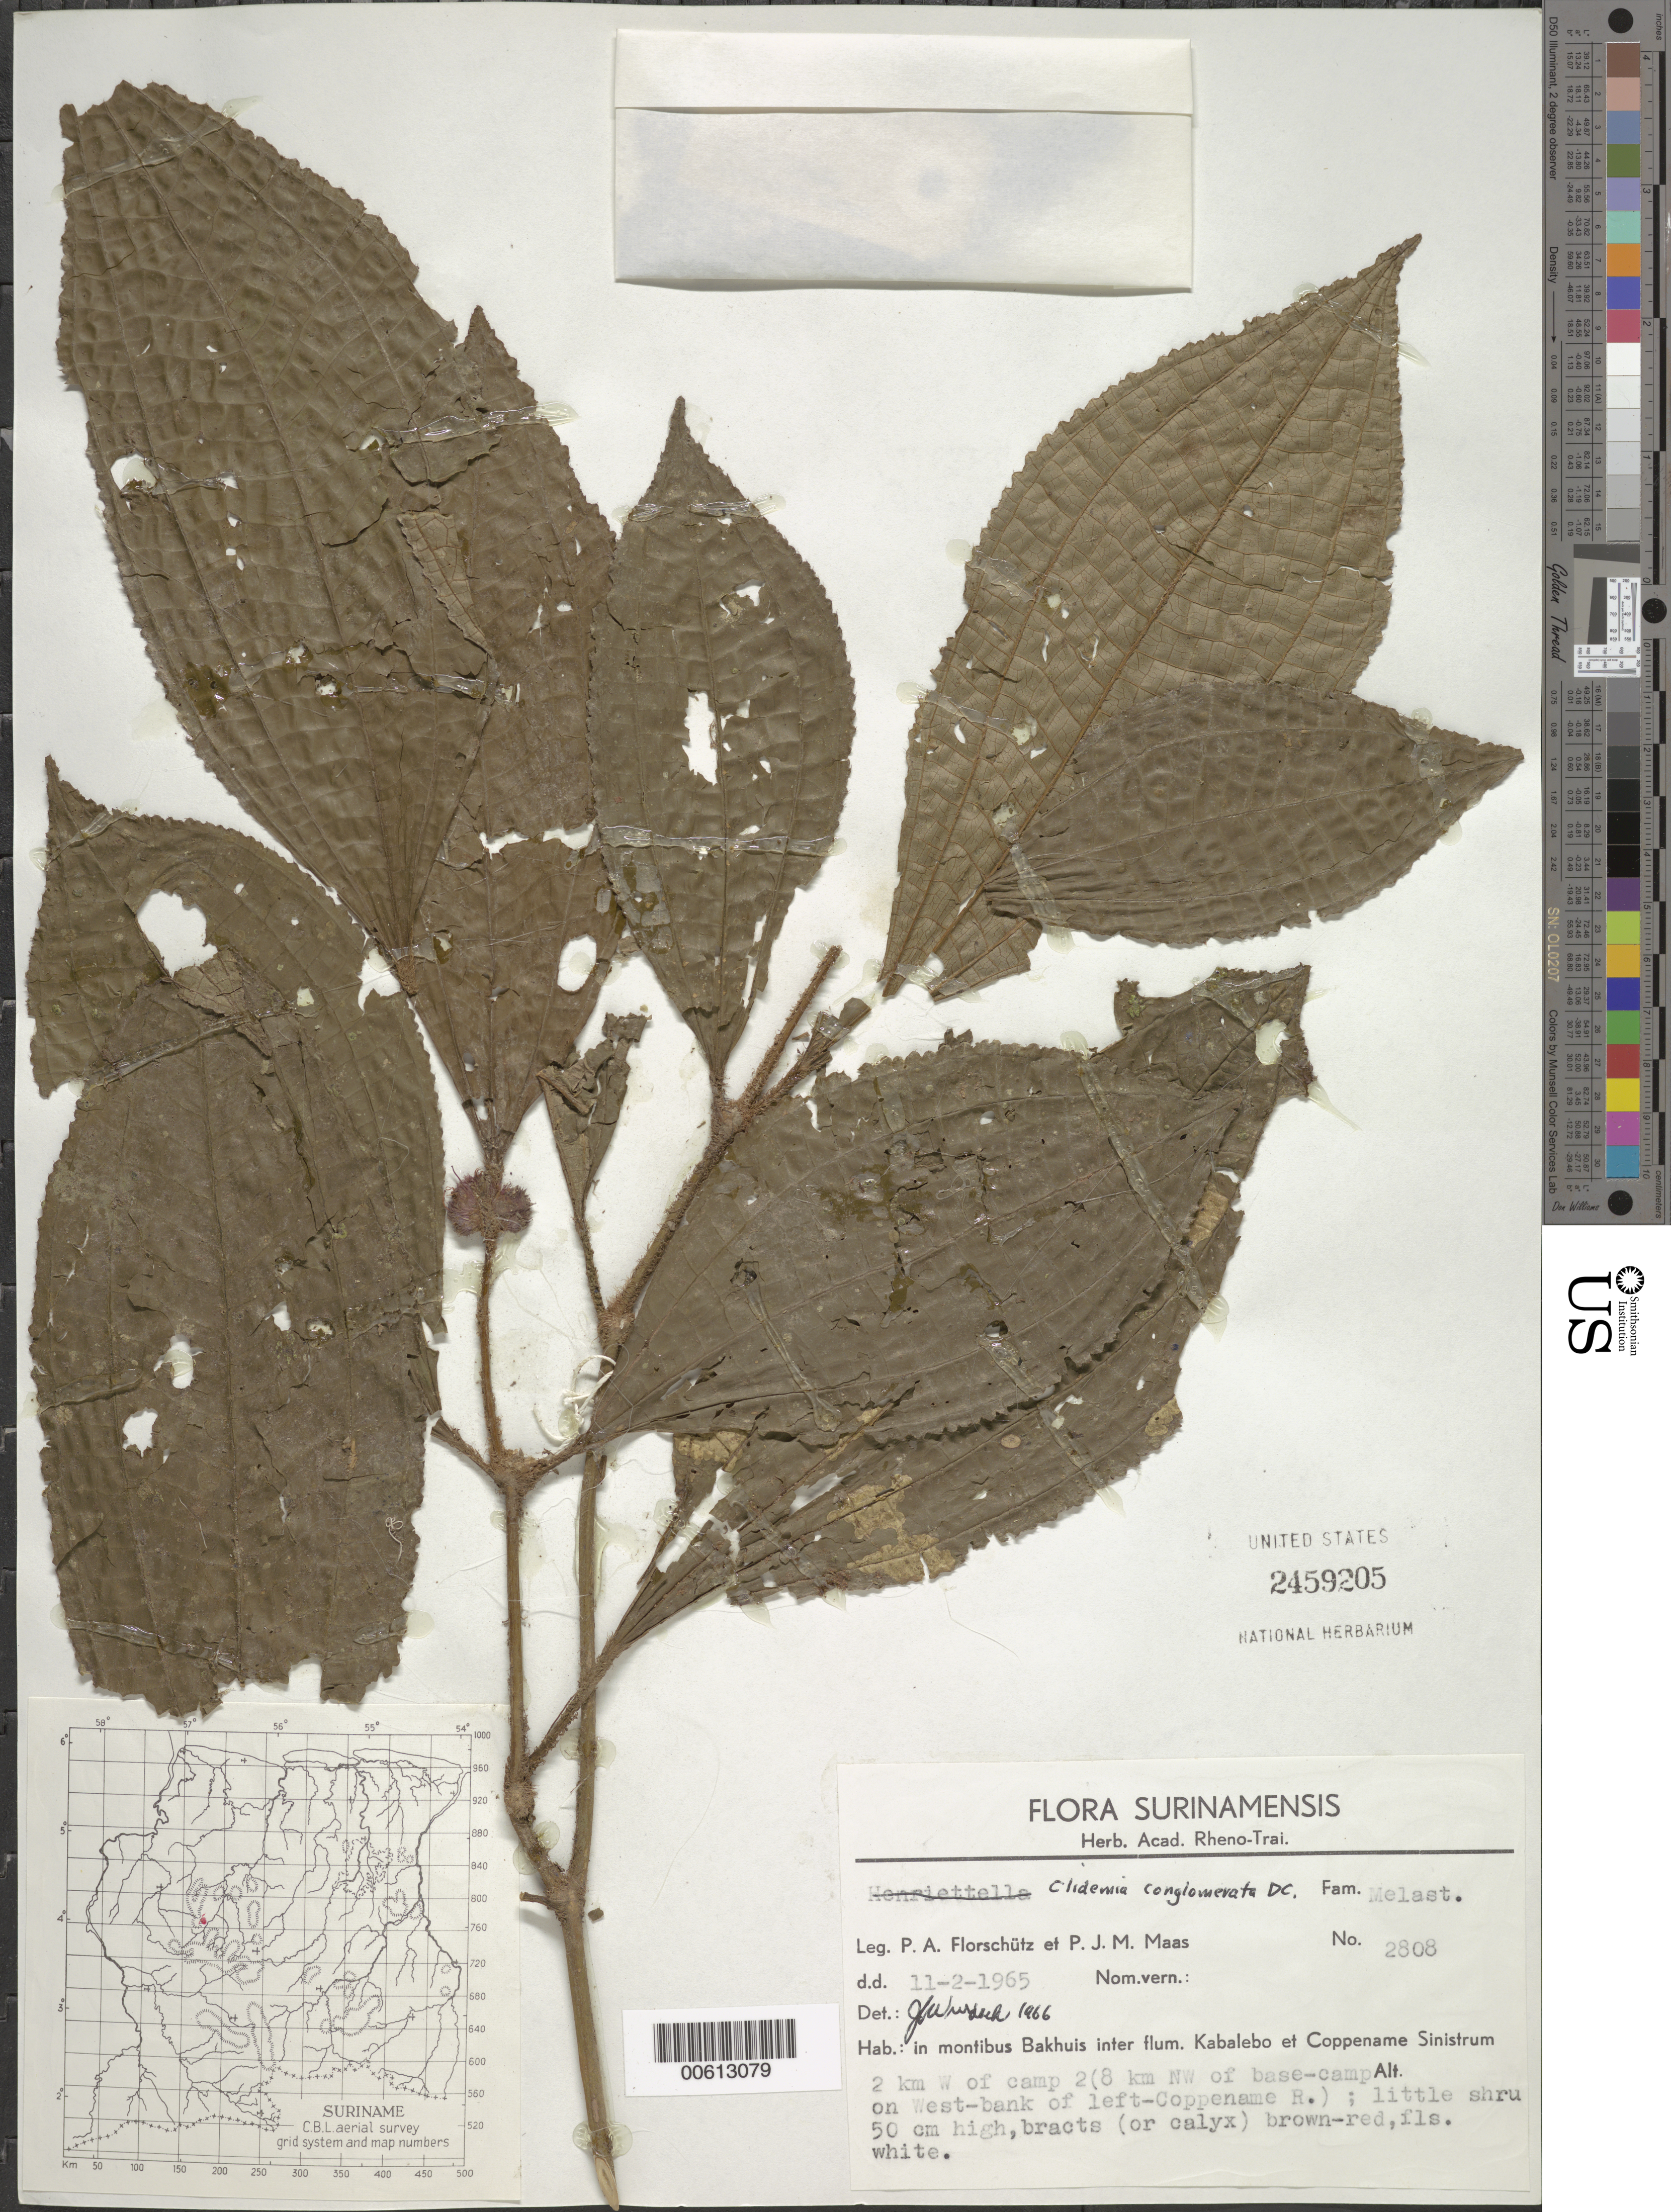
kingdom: Plantae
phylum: Tracheophyta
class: Magnoliopsida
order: Myrtales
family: Melastomataceae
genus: Clidemia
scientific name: Clidemia conglomerata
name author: DC.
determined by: Wurdack, John J., (US), US (UNITED STATES)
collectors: P. Florschütz & P. Maas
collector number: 2808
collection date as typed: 11-Feb-65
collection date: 1965-02-11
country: Suriname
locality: Mont Bakhuis, betw. Kabalebo & Coppename Rivers; 2 km W of camp 2 (8 km NW of base-camp on West bank of left-Coppename R.)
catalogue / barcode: US 2459205